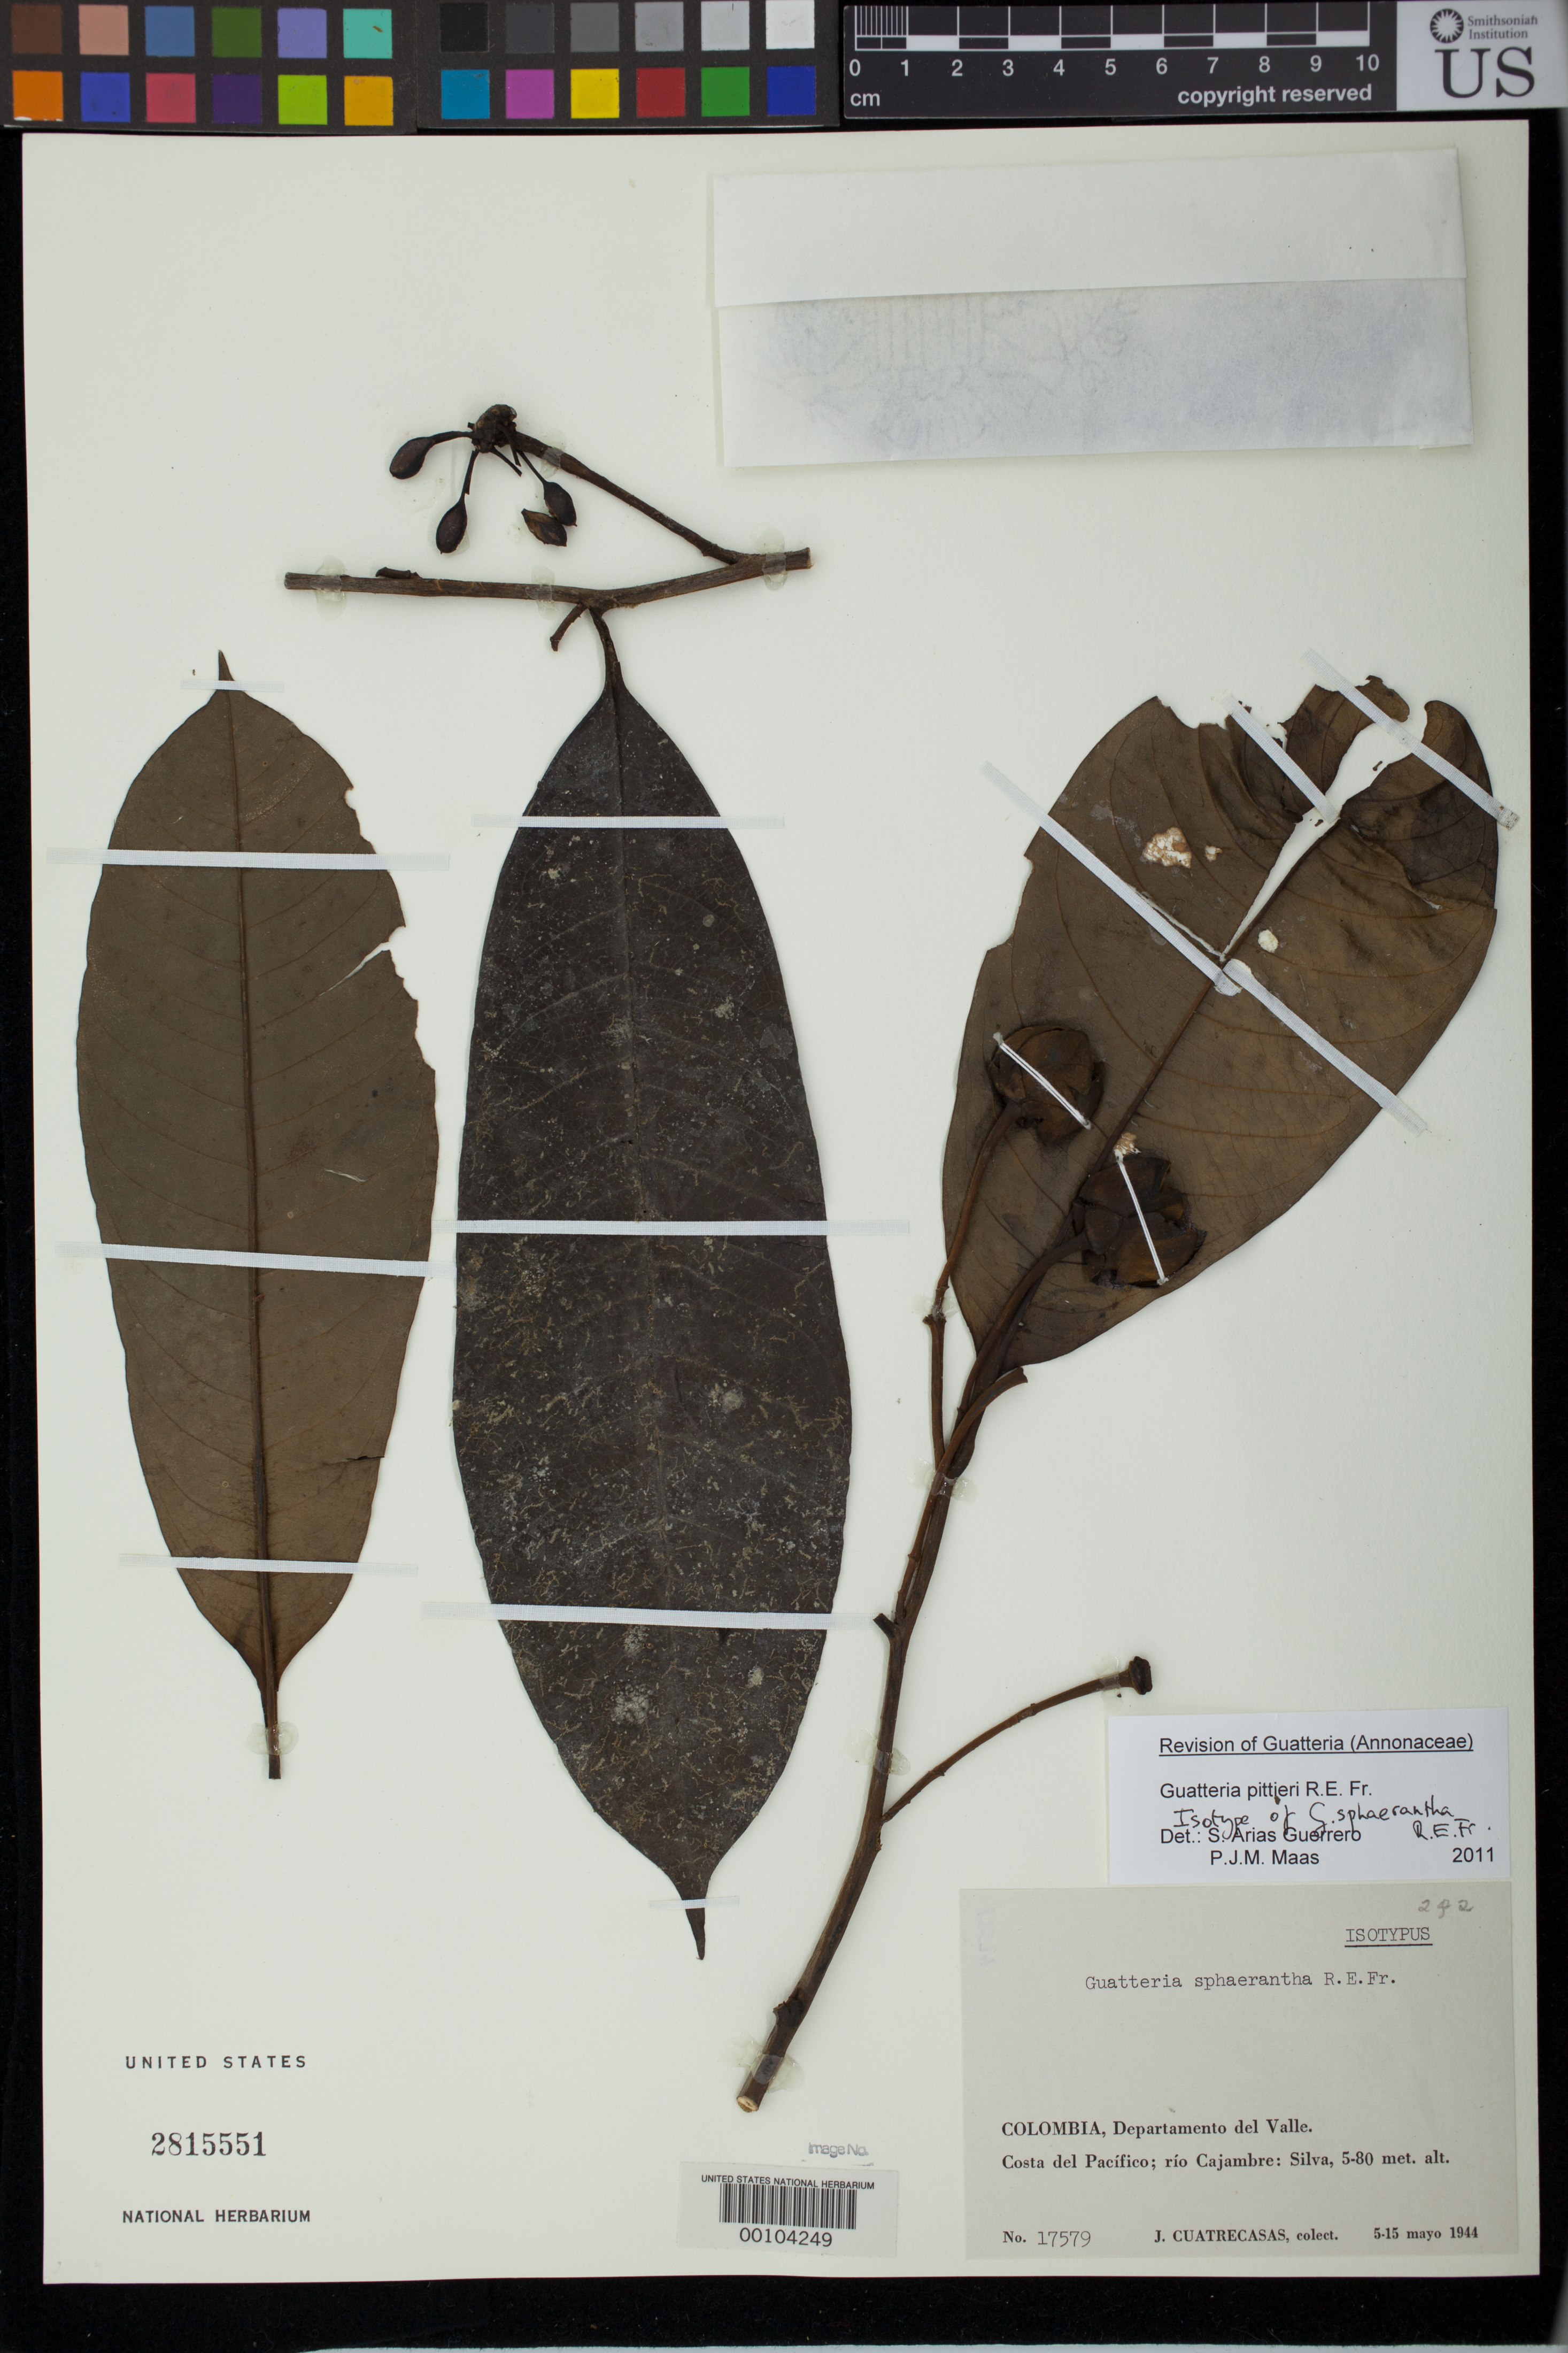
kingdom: Plantae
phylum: Tracheophyta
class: Magnoliopsida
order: Magnoliales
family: Annonaceae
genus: Guatteria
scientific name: Guatteria sphaerantha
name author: R.E. Fr.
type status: Isotype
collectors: J. Cuatrecasas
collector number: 17579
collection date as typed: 05 May 1944 to 15 May 1944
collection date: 1944-05-05/1944-05-15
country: Colombia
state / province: Valle del Cauca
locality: Costa del Pacifico, Rio Cajambre, Silva.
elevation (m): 5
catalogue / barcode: US 2815551